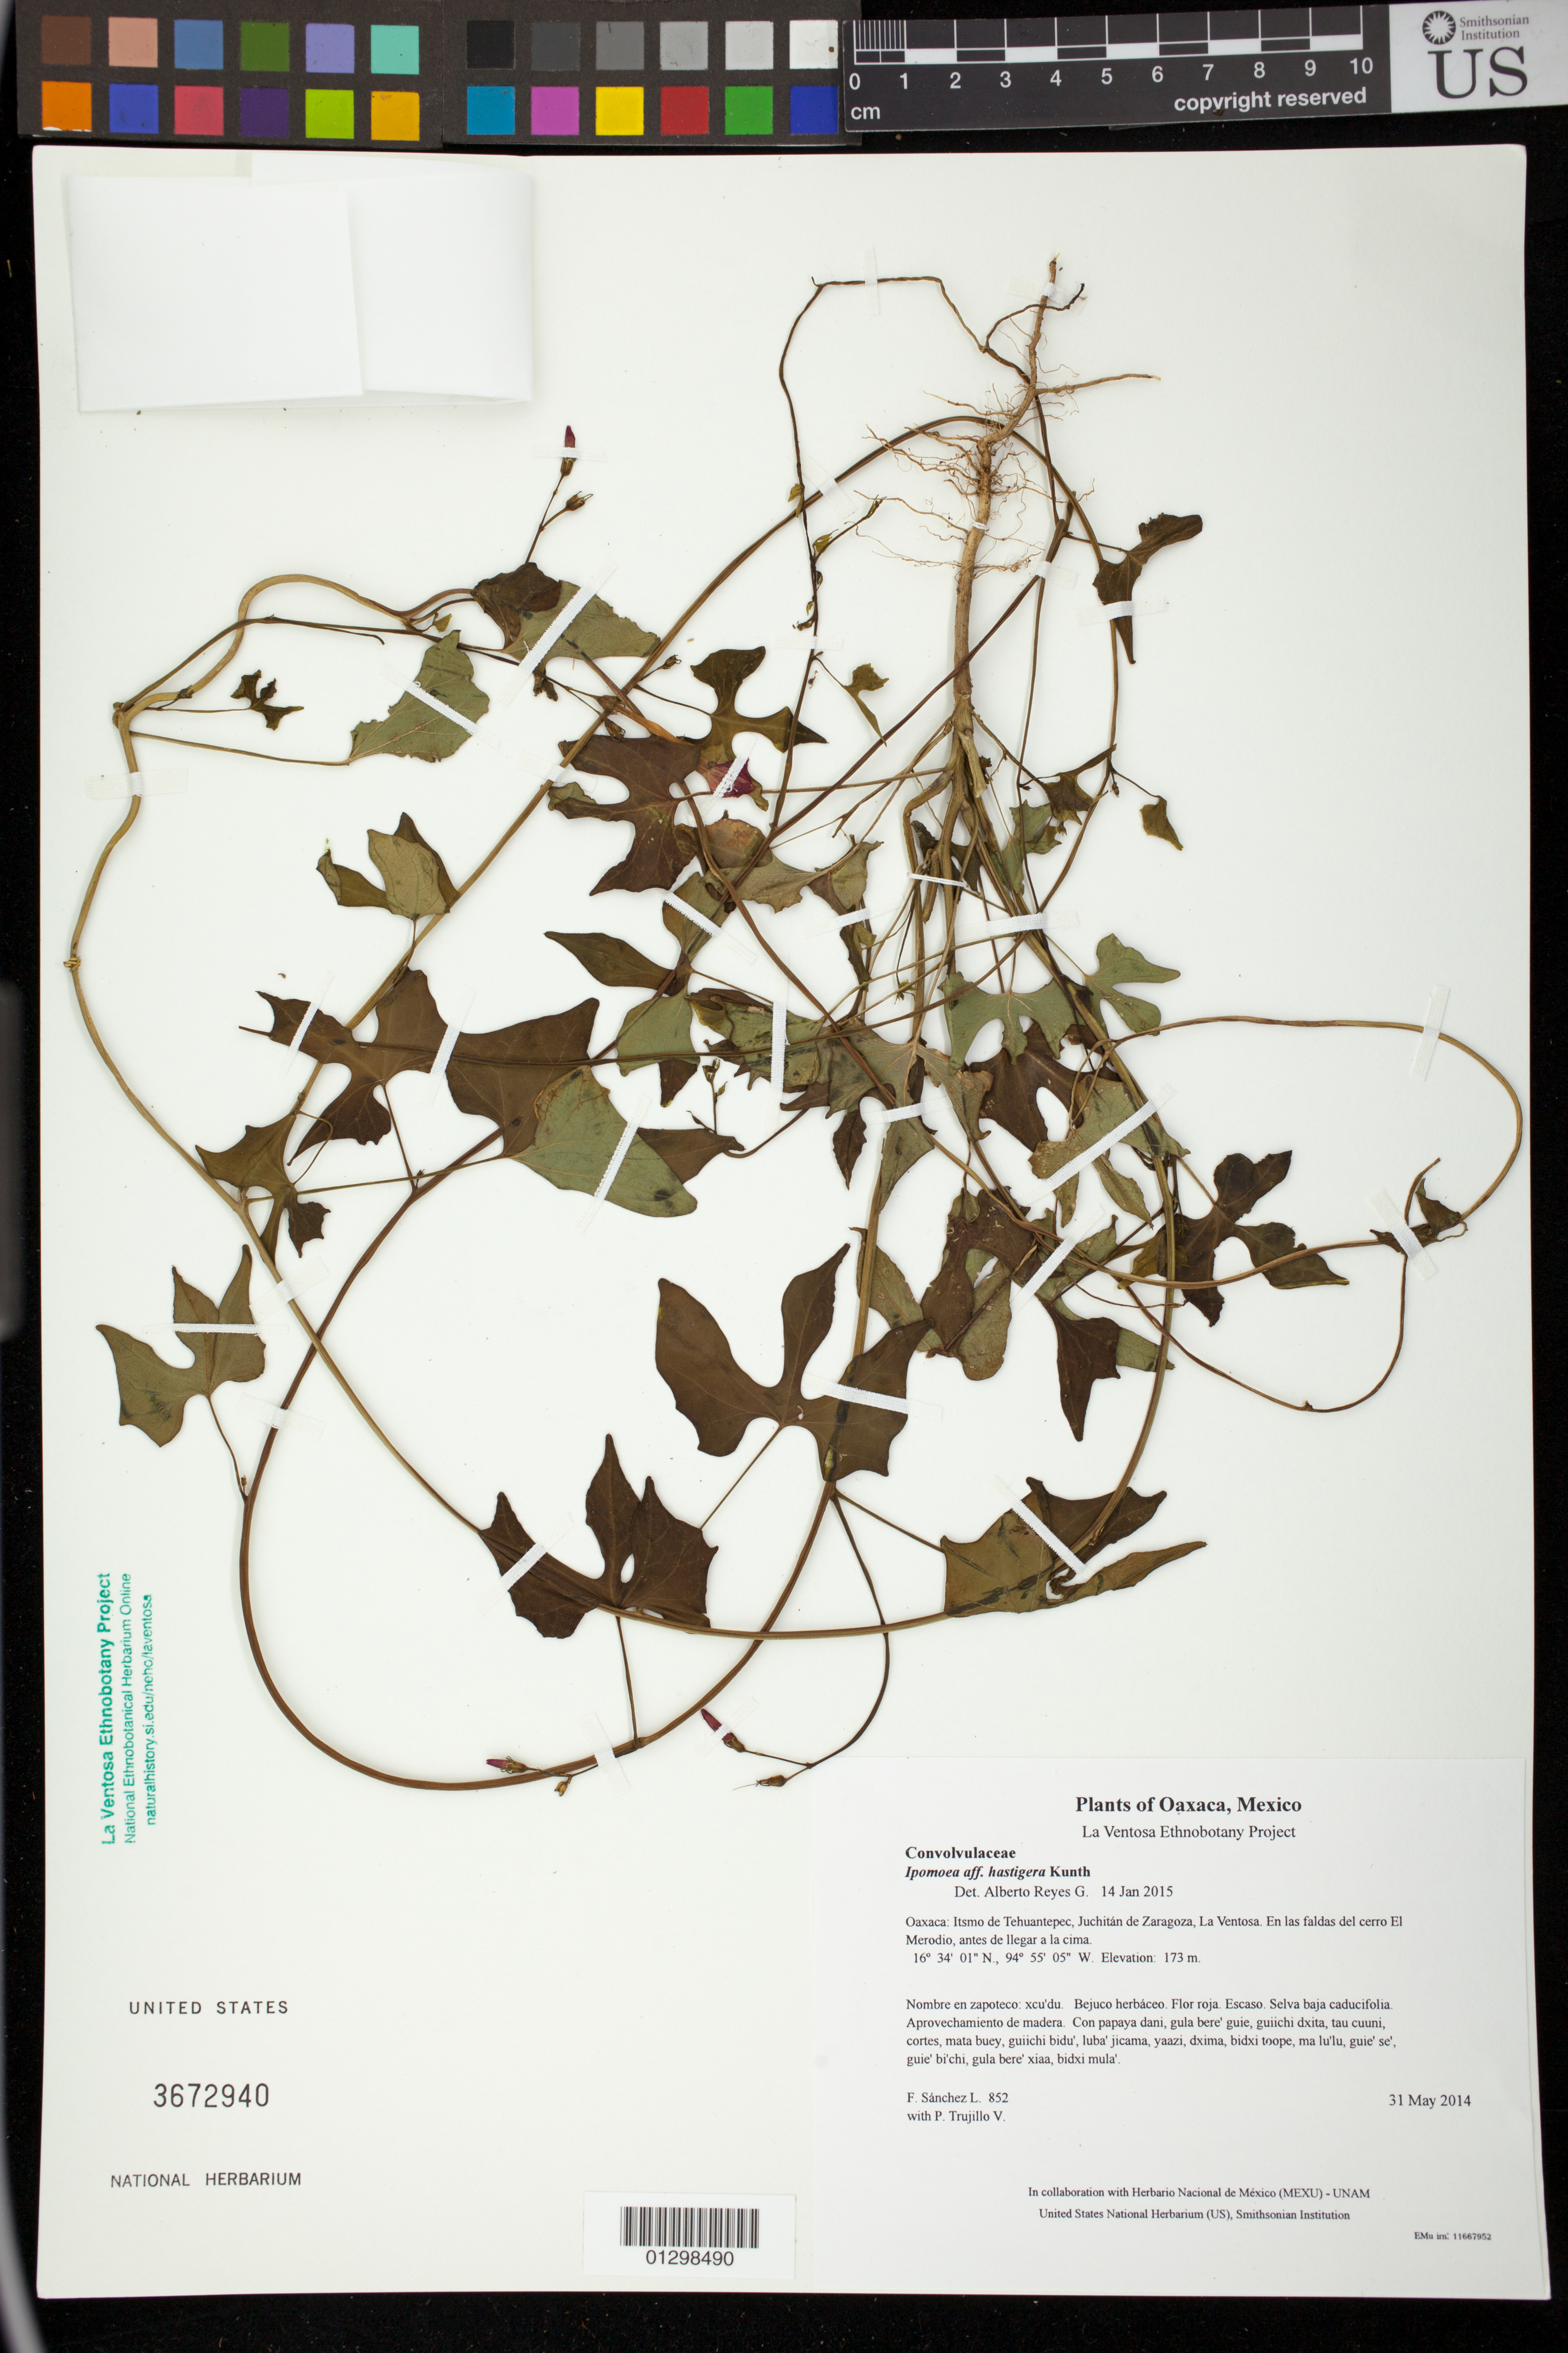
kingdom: Plantae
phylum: Tracheophyta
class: Magnoliopsida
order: Solanales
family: Convolvulaceae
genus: Ipomoea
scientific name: Ipomoea hastigera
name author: Kunth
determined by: Reyes García, A.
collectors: F. Sánchez L. & P. Trujillo V.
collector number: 852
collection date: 2014-05-31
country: Mexico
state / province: Oaxaca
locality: Itsmo de Tehuantepec, Juchitán de Zaragoza, La Ventosa. En las faldas del cerro El Merodio, antes de llegar a la cima.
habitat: Selva baja caducifolia. Aprovechamiento de madera.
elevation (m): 173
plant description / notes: MEXU, US; Luba'. Guie' naxiña'. Huaxie'.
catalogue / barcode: US 3672940